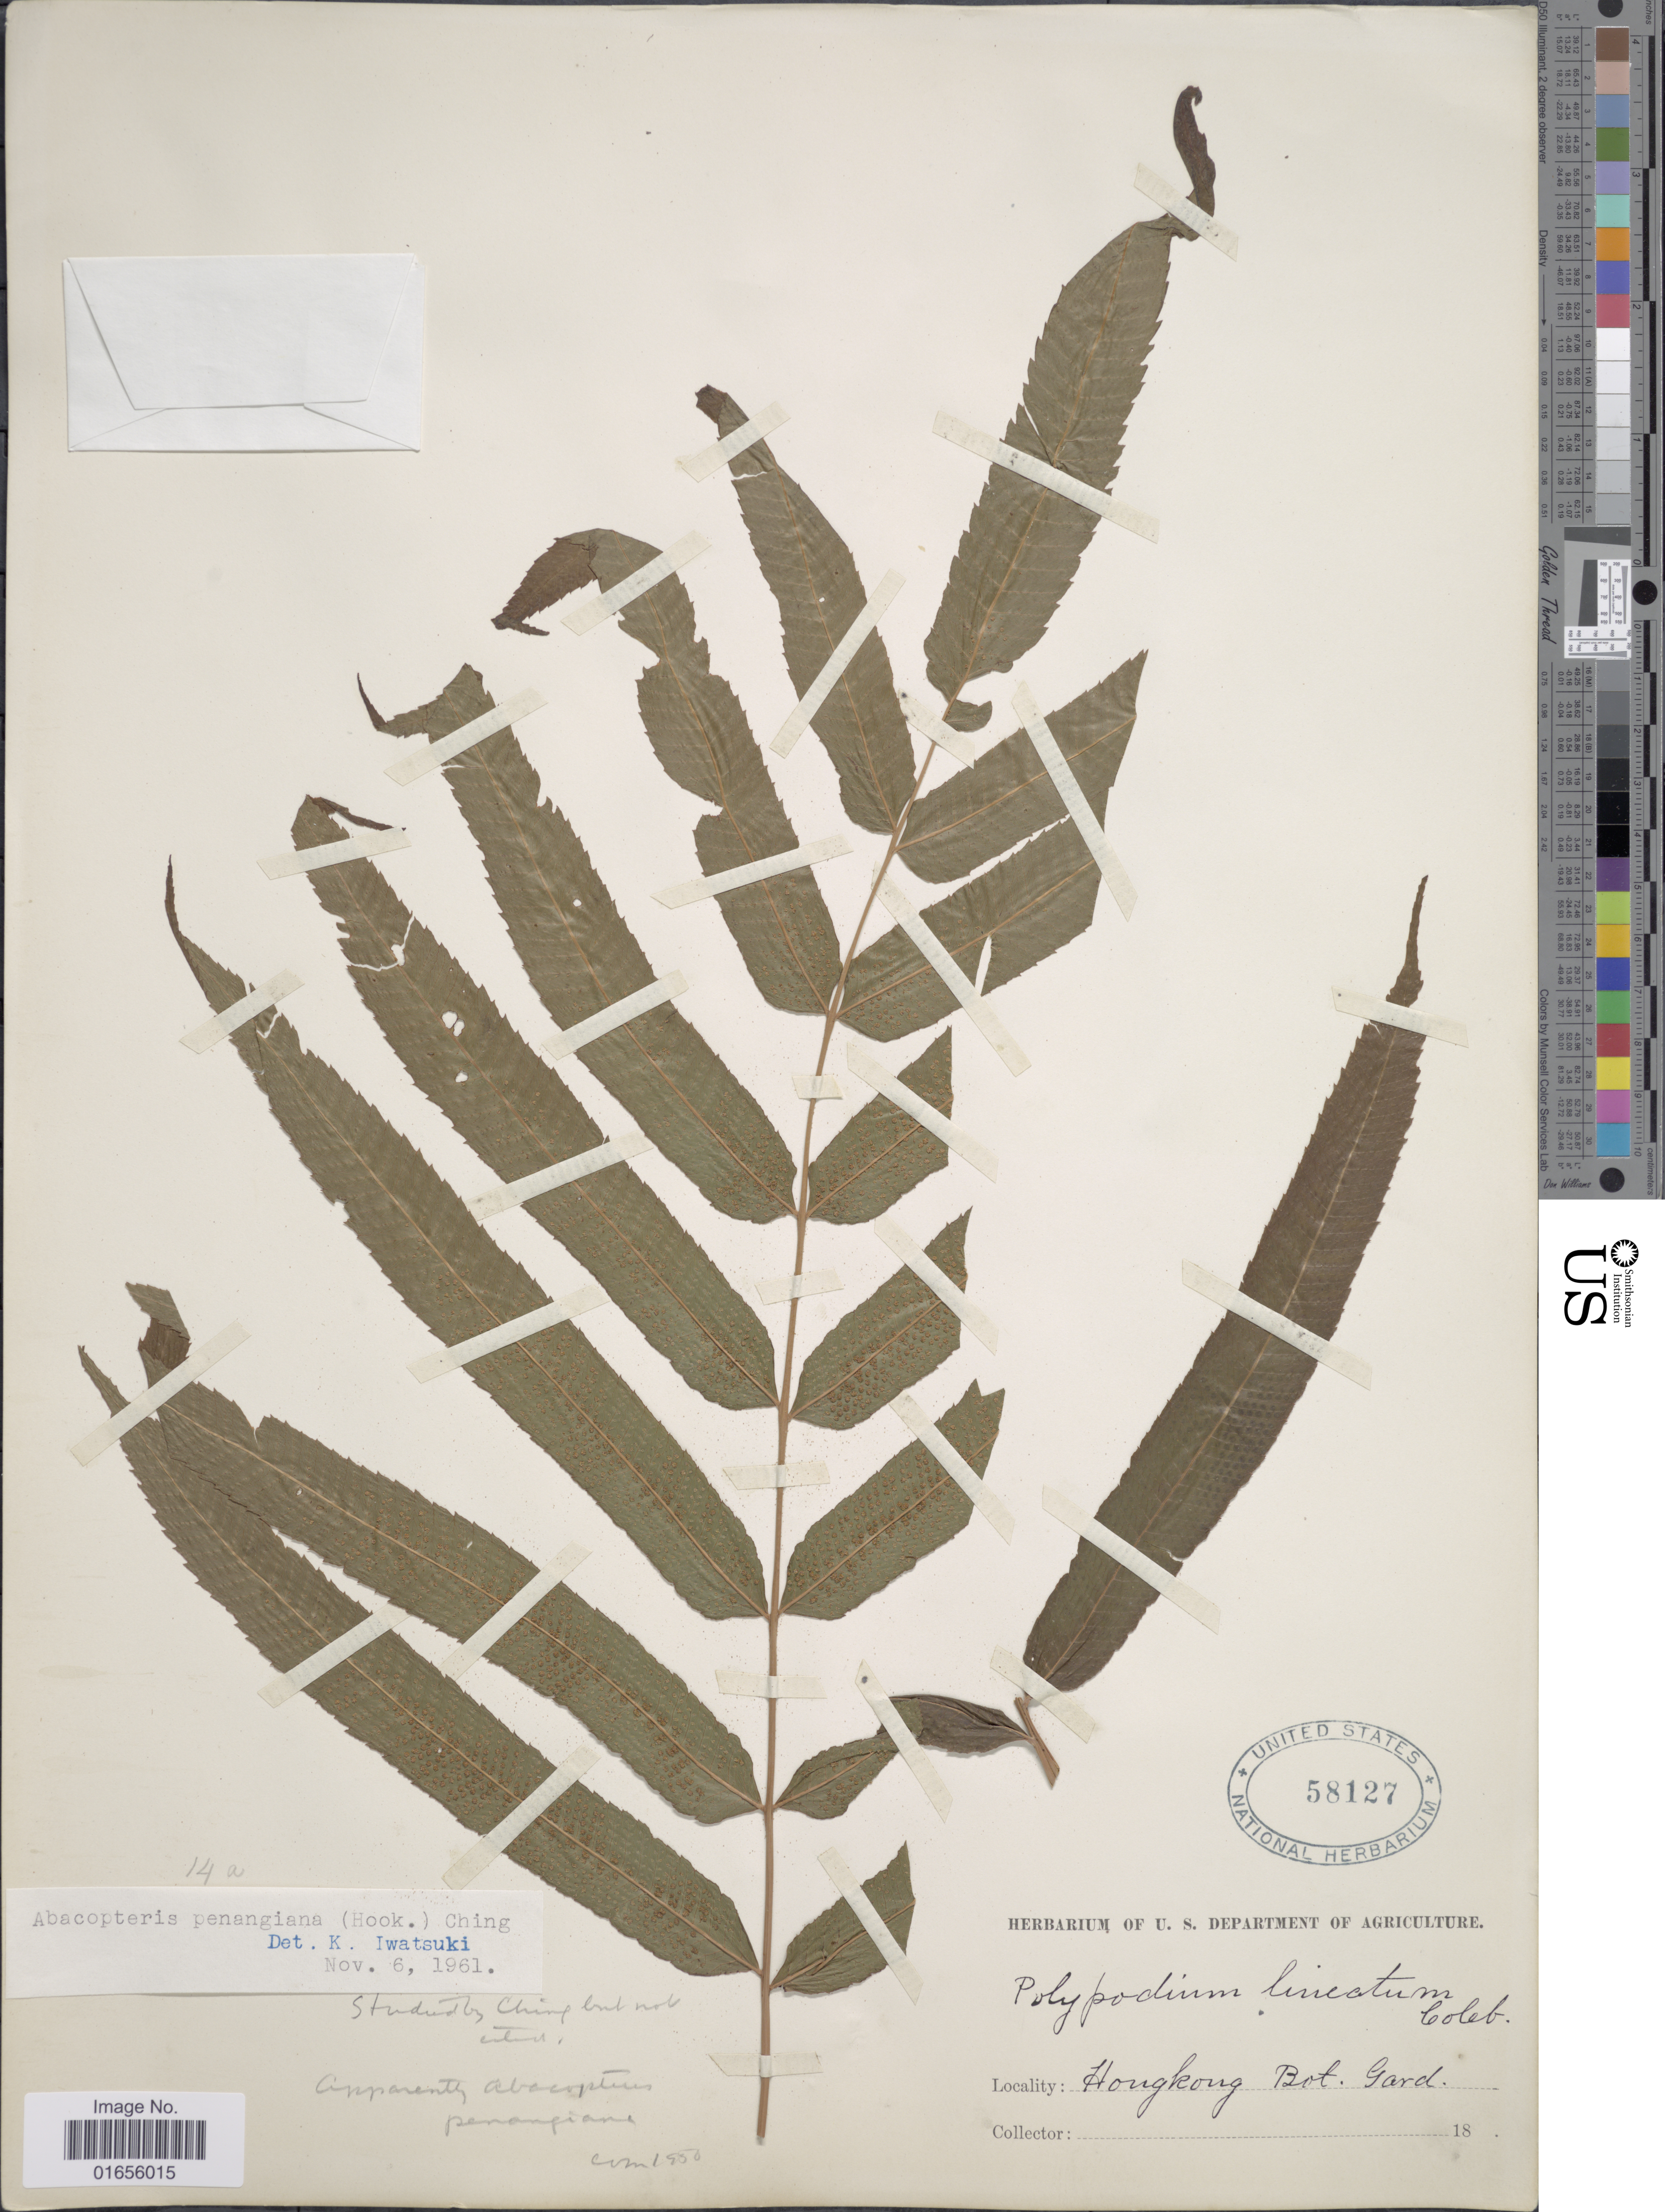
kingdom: Plantae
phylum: Tracheophyta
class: Polypodiopsida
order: Polypodiales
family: Thelypteridaceae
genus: Pronephrium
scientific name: Pronephrium penangiana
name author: (Hook.) Holttum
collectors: Facchini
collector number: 14a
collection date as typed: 18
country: China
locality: Hongkong Bot. Garden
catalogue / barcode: US 58127